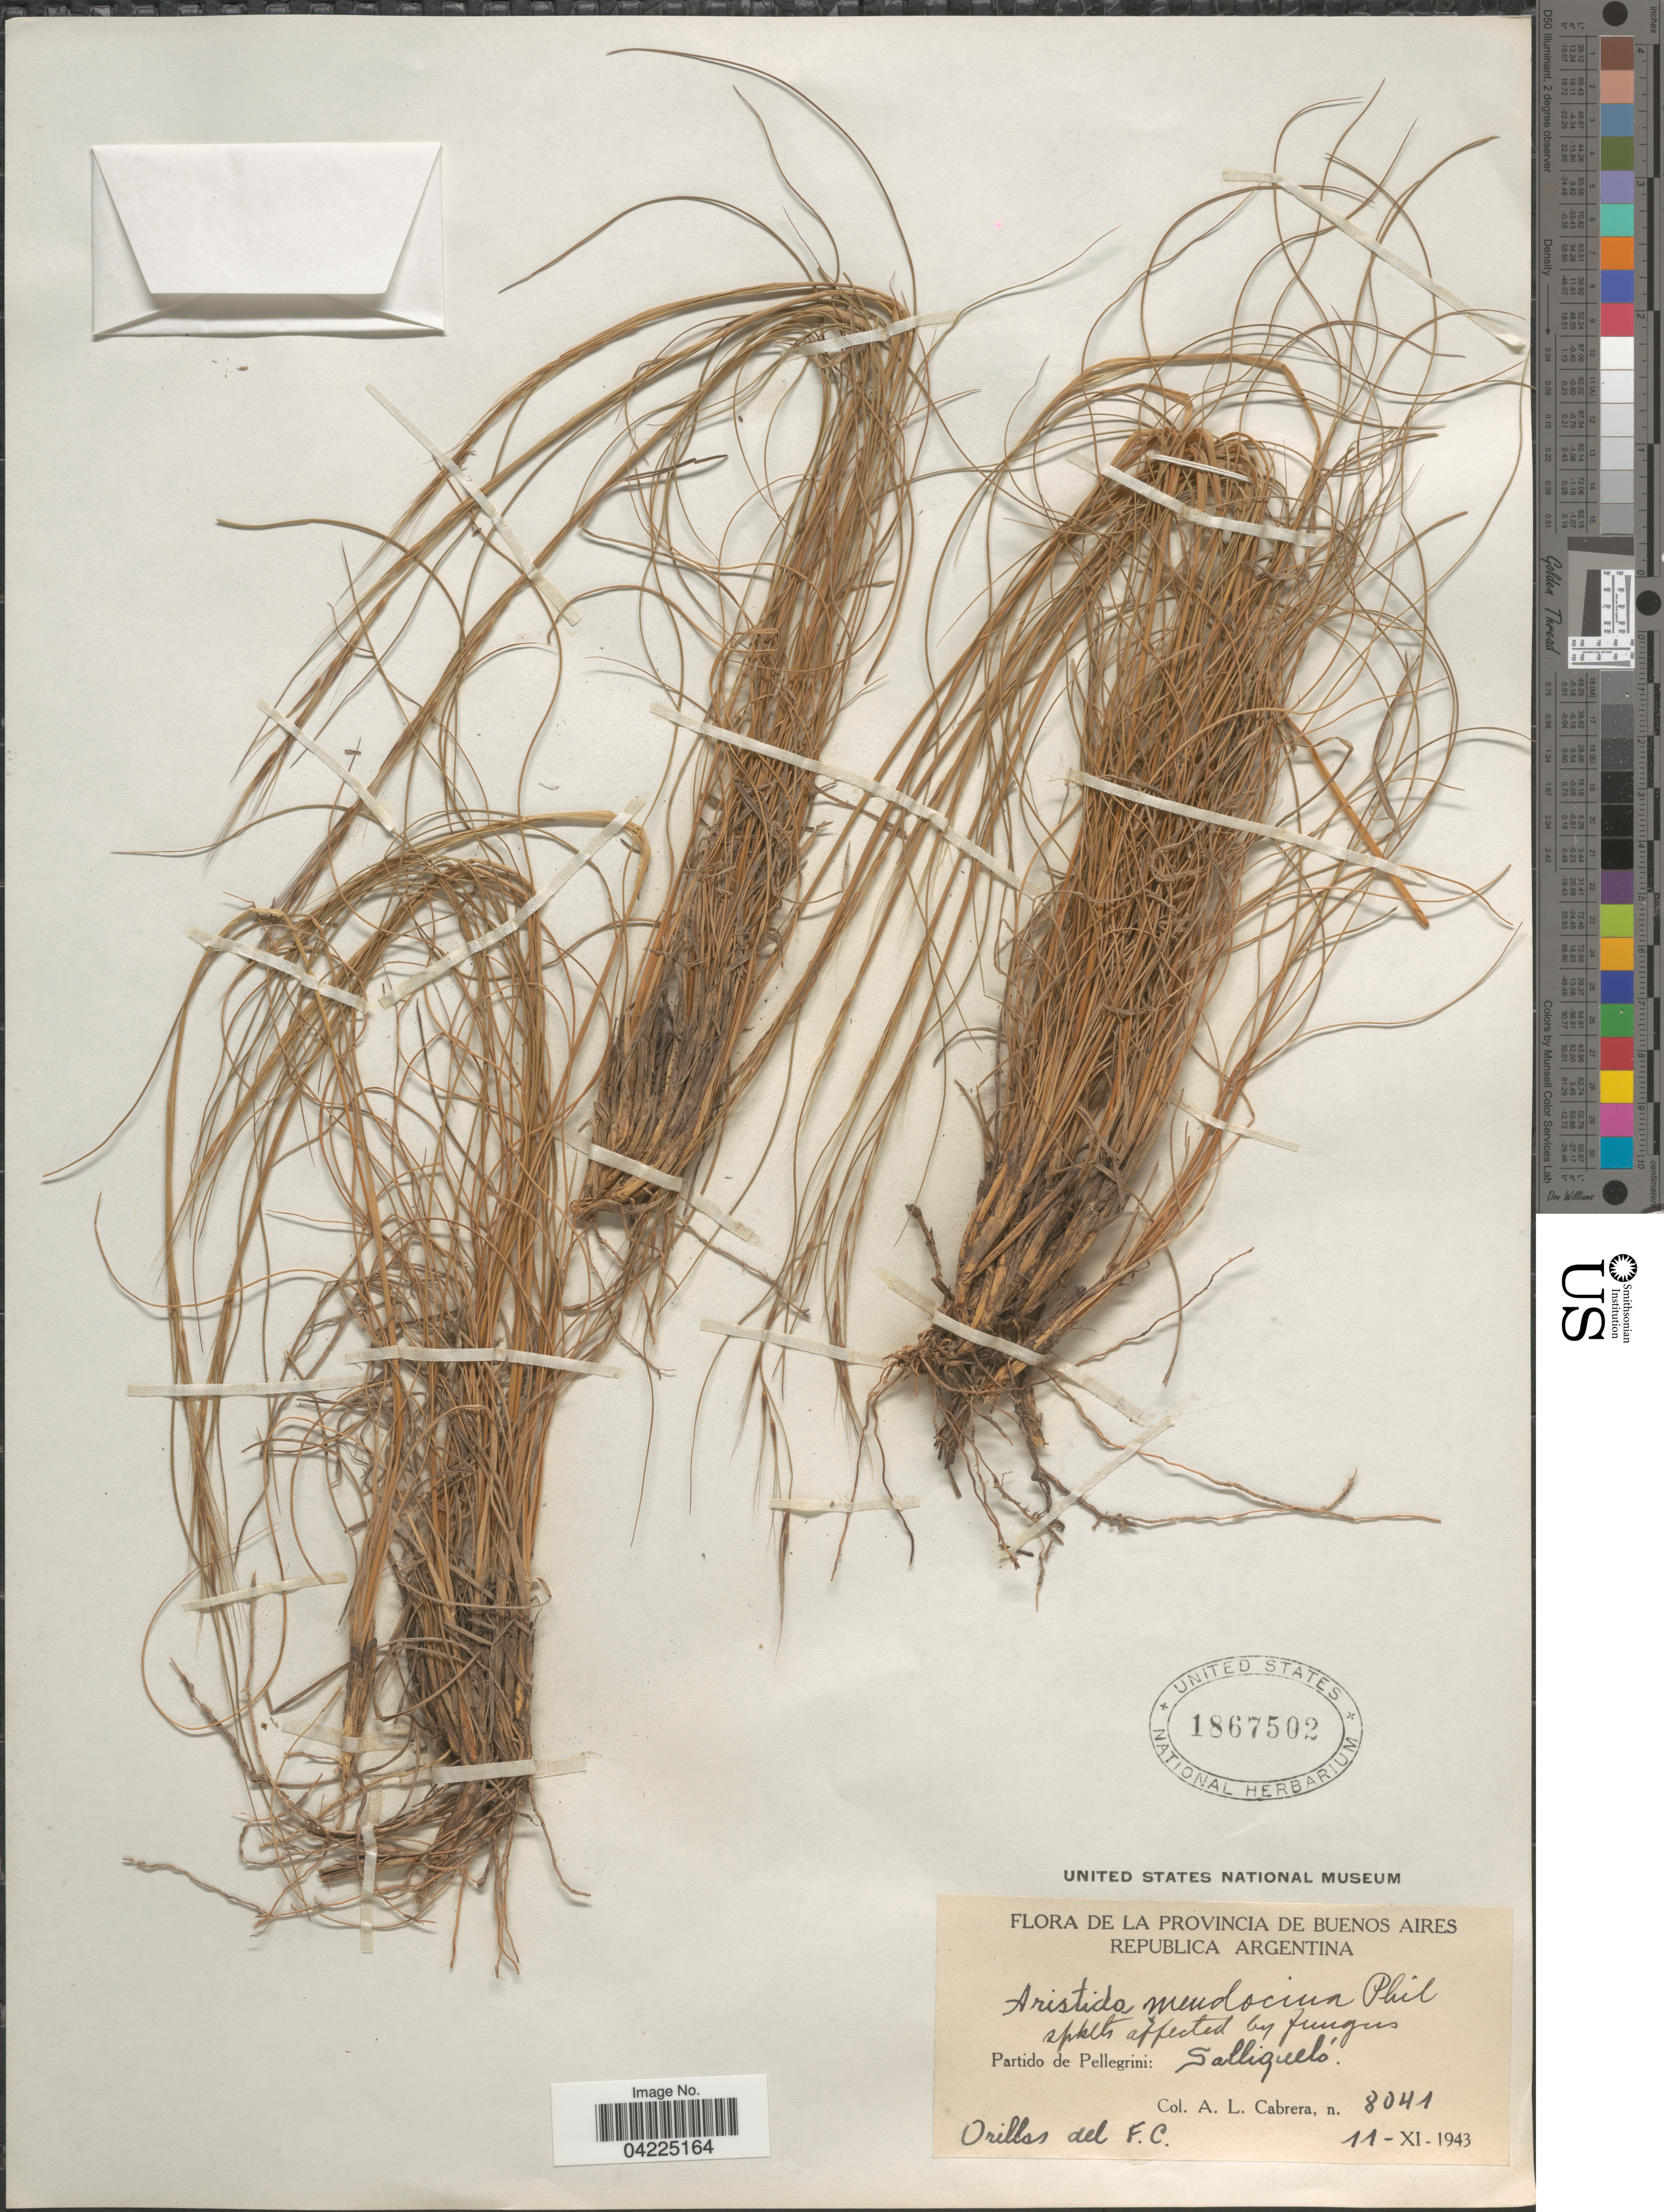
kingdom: Plantae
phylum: Tracheophyta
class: Liliopsida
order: Poales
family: Poaceae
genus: Aristida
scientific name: Aristida mendocina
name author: Phil.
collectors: A. L. Cabrera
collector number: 8041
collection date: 1943-11-11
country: Argentina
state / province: Buenos Aires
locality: Partido de Pellegrini: Salliquelo.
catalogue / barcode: US 1867502